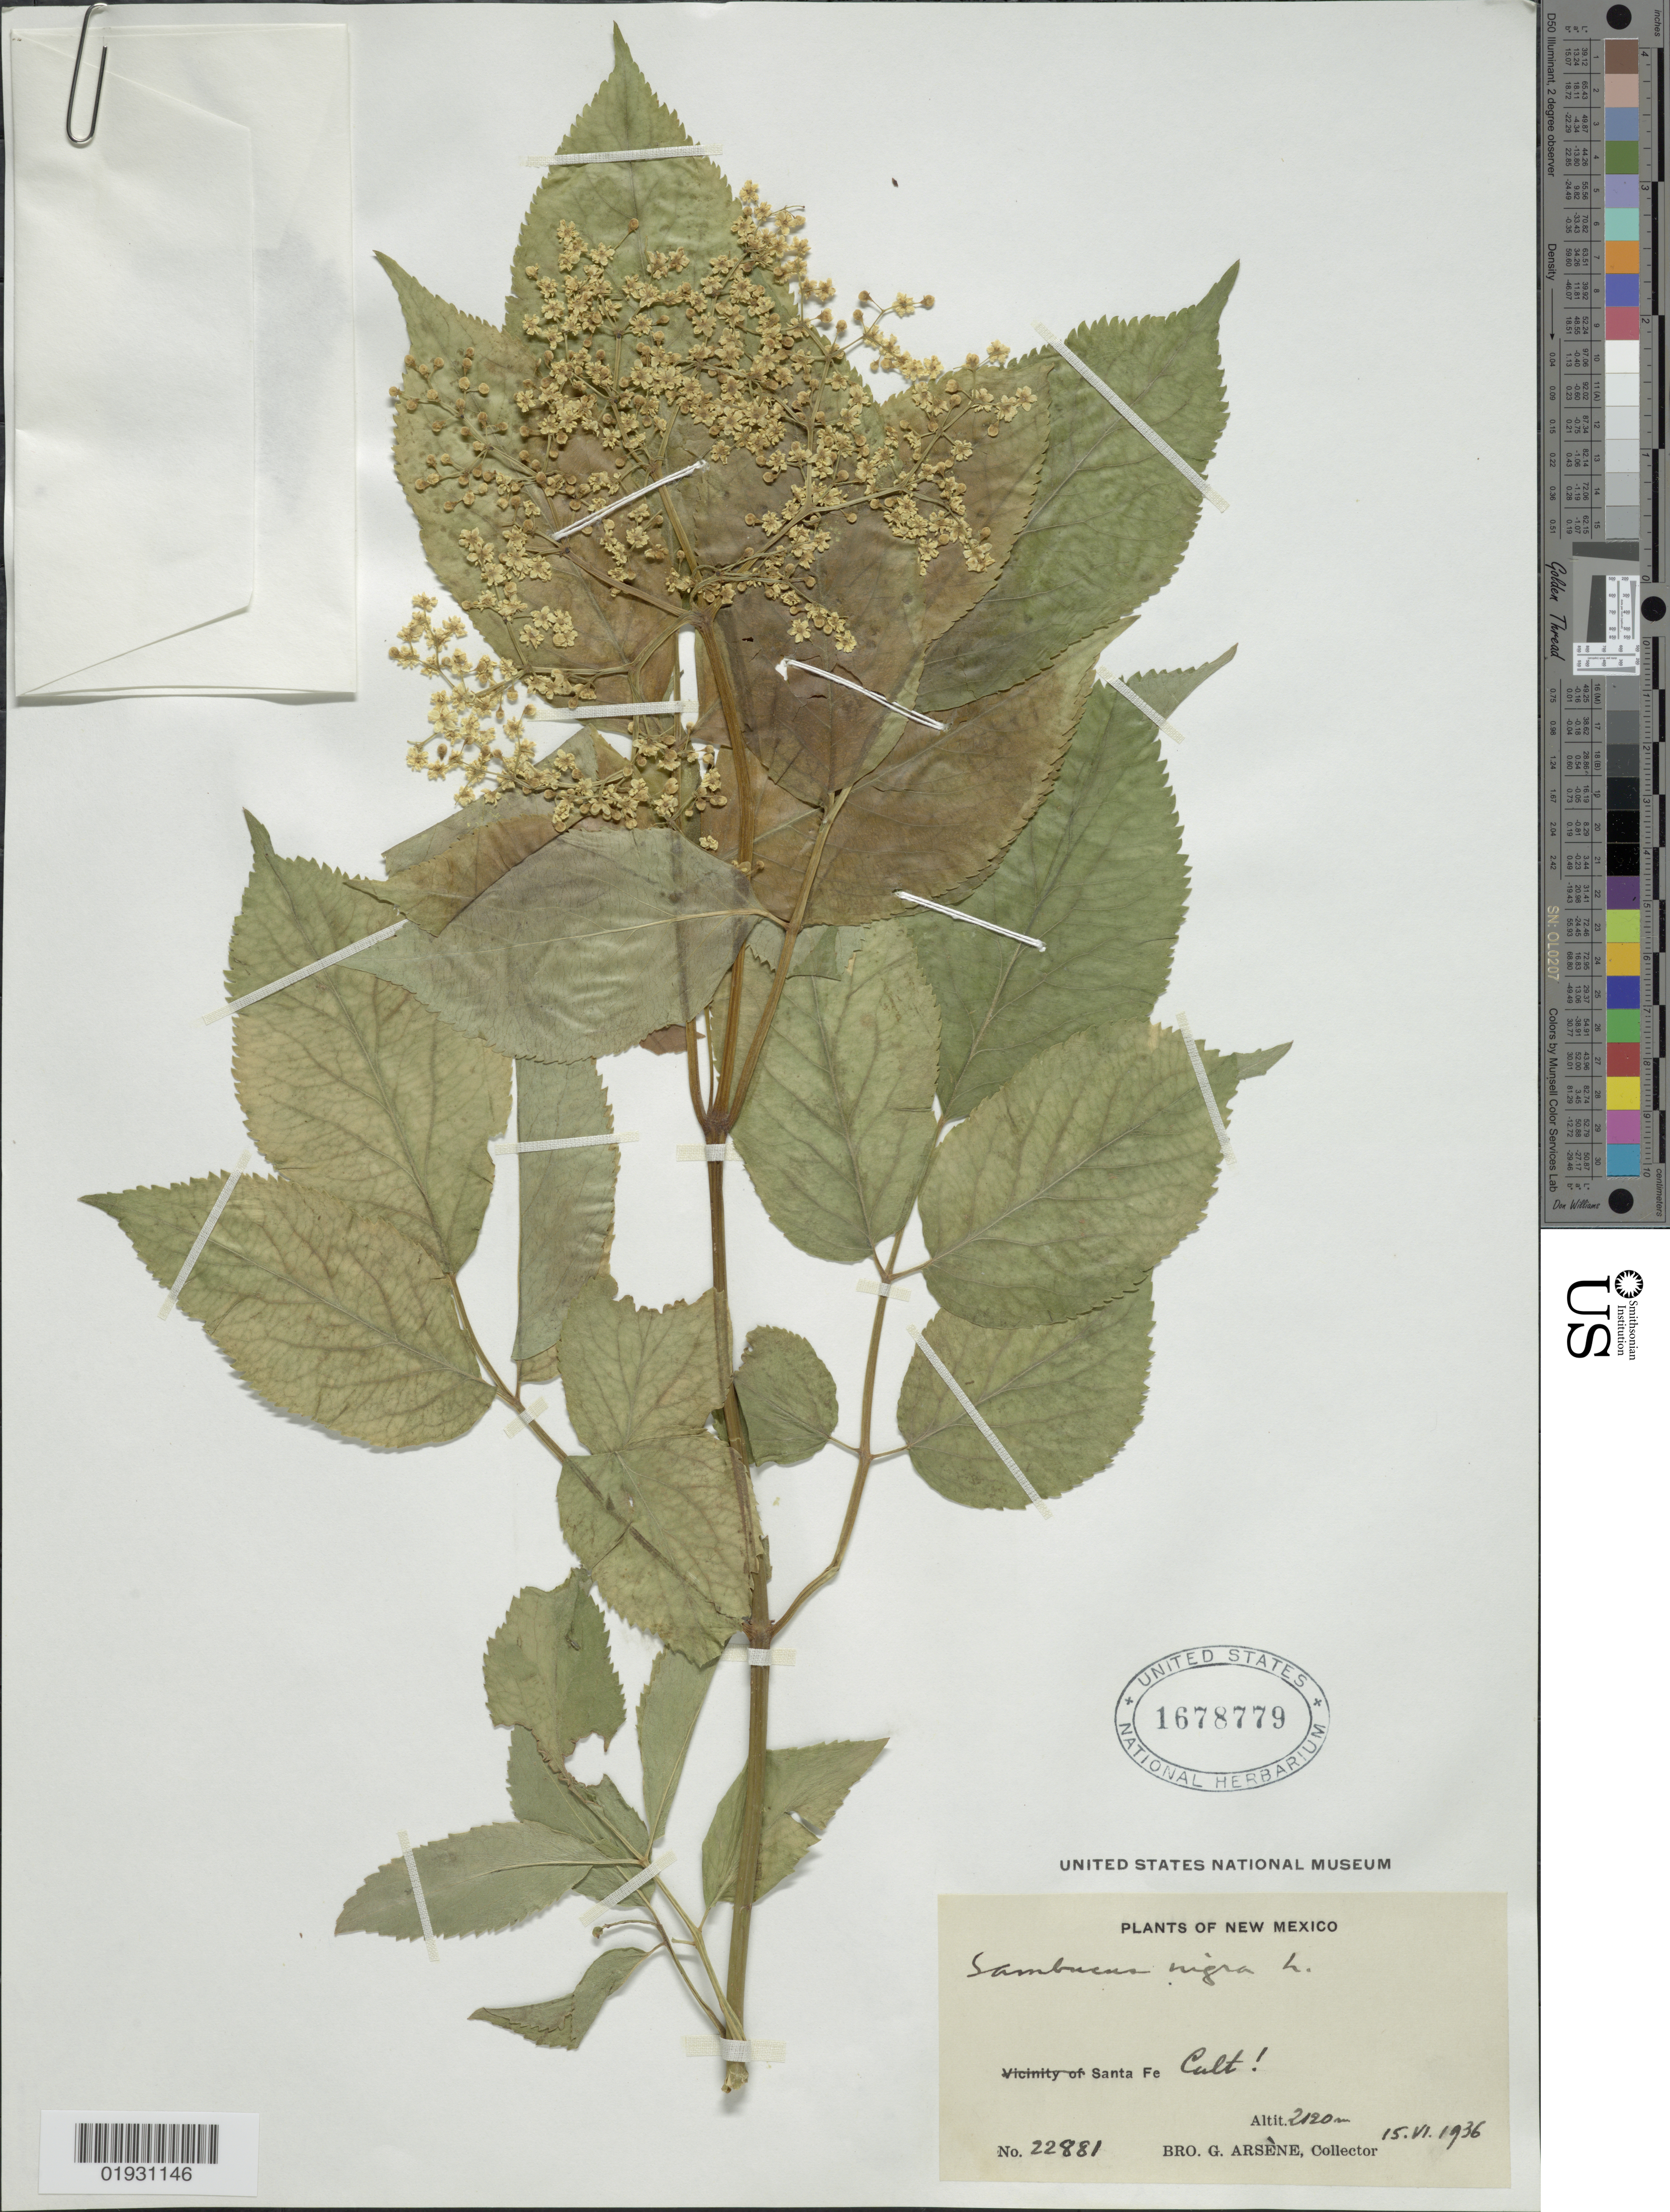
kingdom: Plantae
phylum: Tracheophyta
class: Magnoliopsida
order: Dipsacales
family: Viburnaceae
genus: Sambucus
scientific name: Sambucus nigra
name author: L.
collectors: Bro. G. Arsène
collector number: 22881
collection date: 1936-06-15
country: United States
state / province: New Mexico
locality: Santa Fe.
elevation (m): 2120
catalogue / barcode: US 1678779